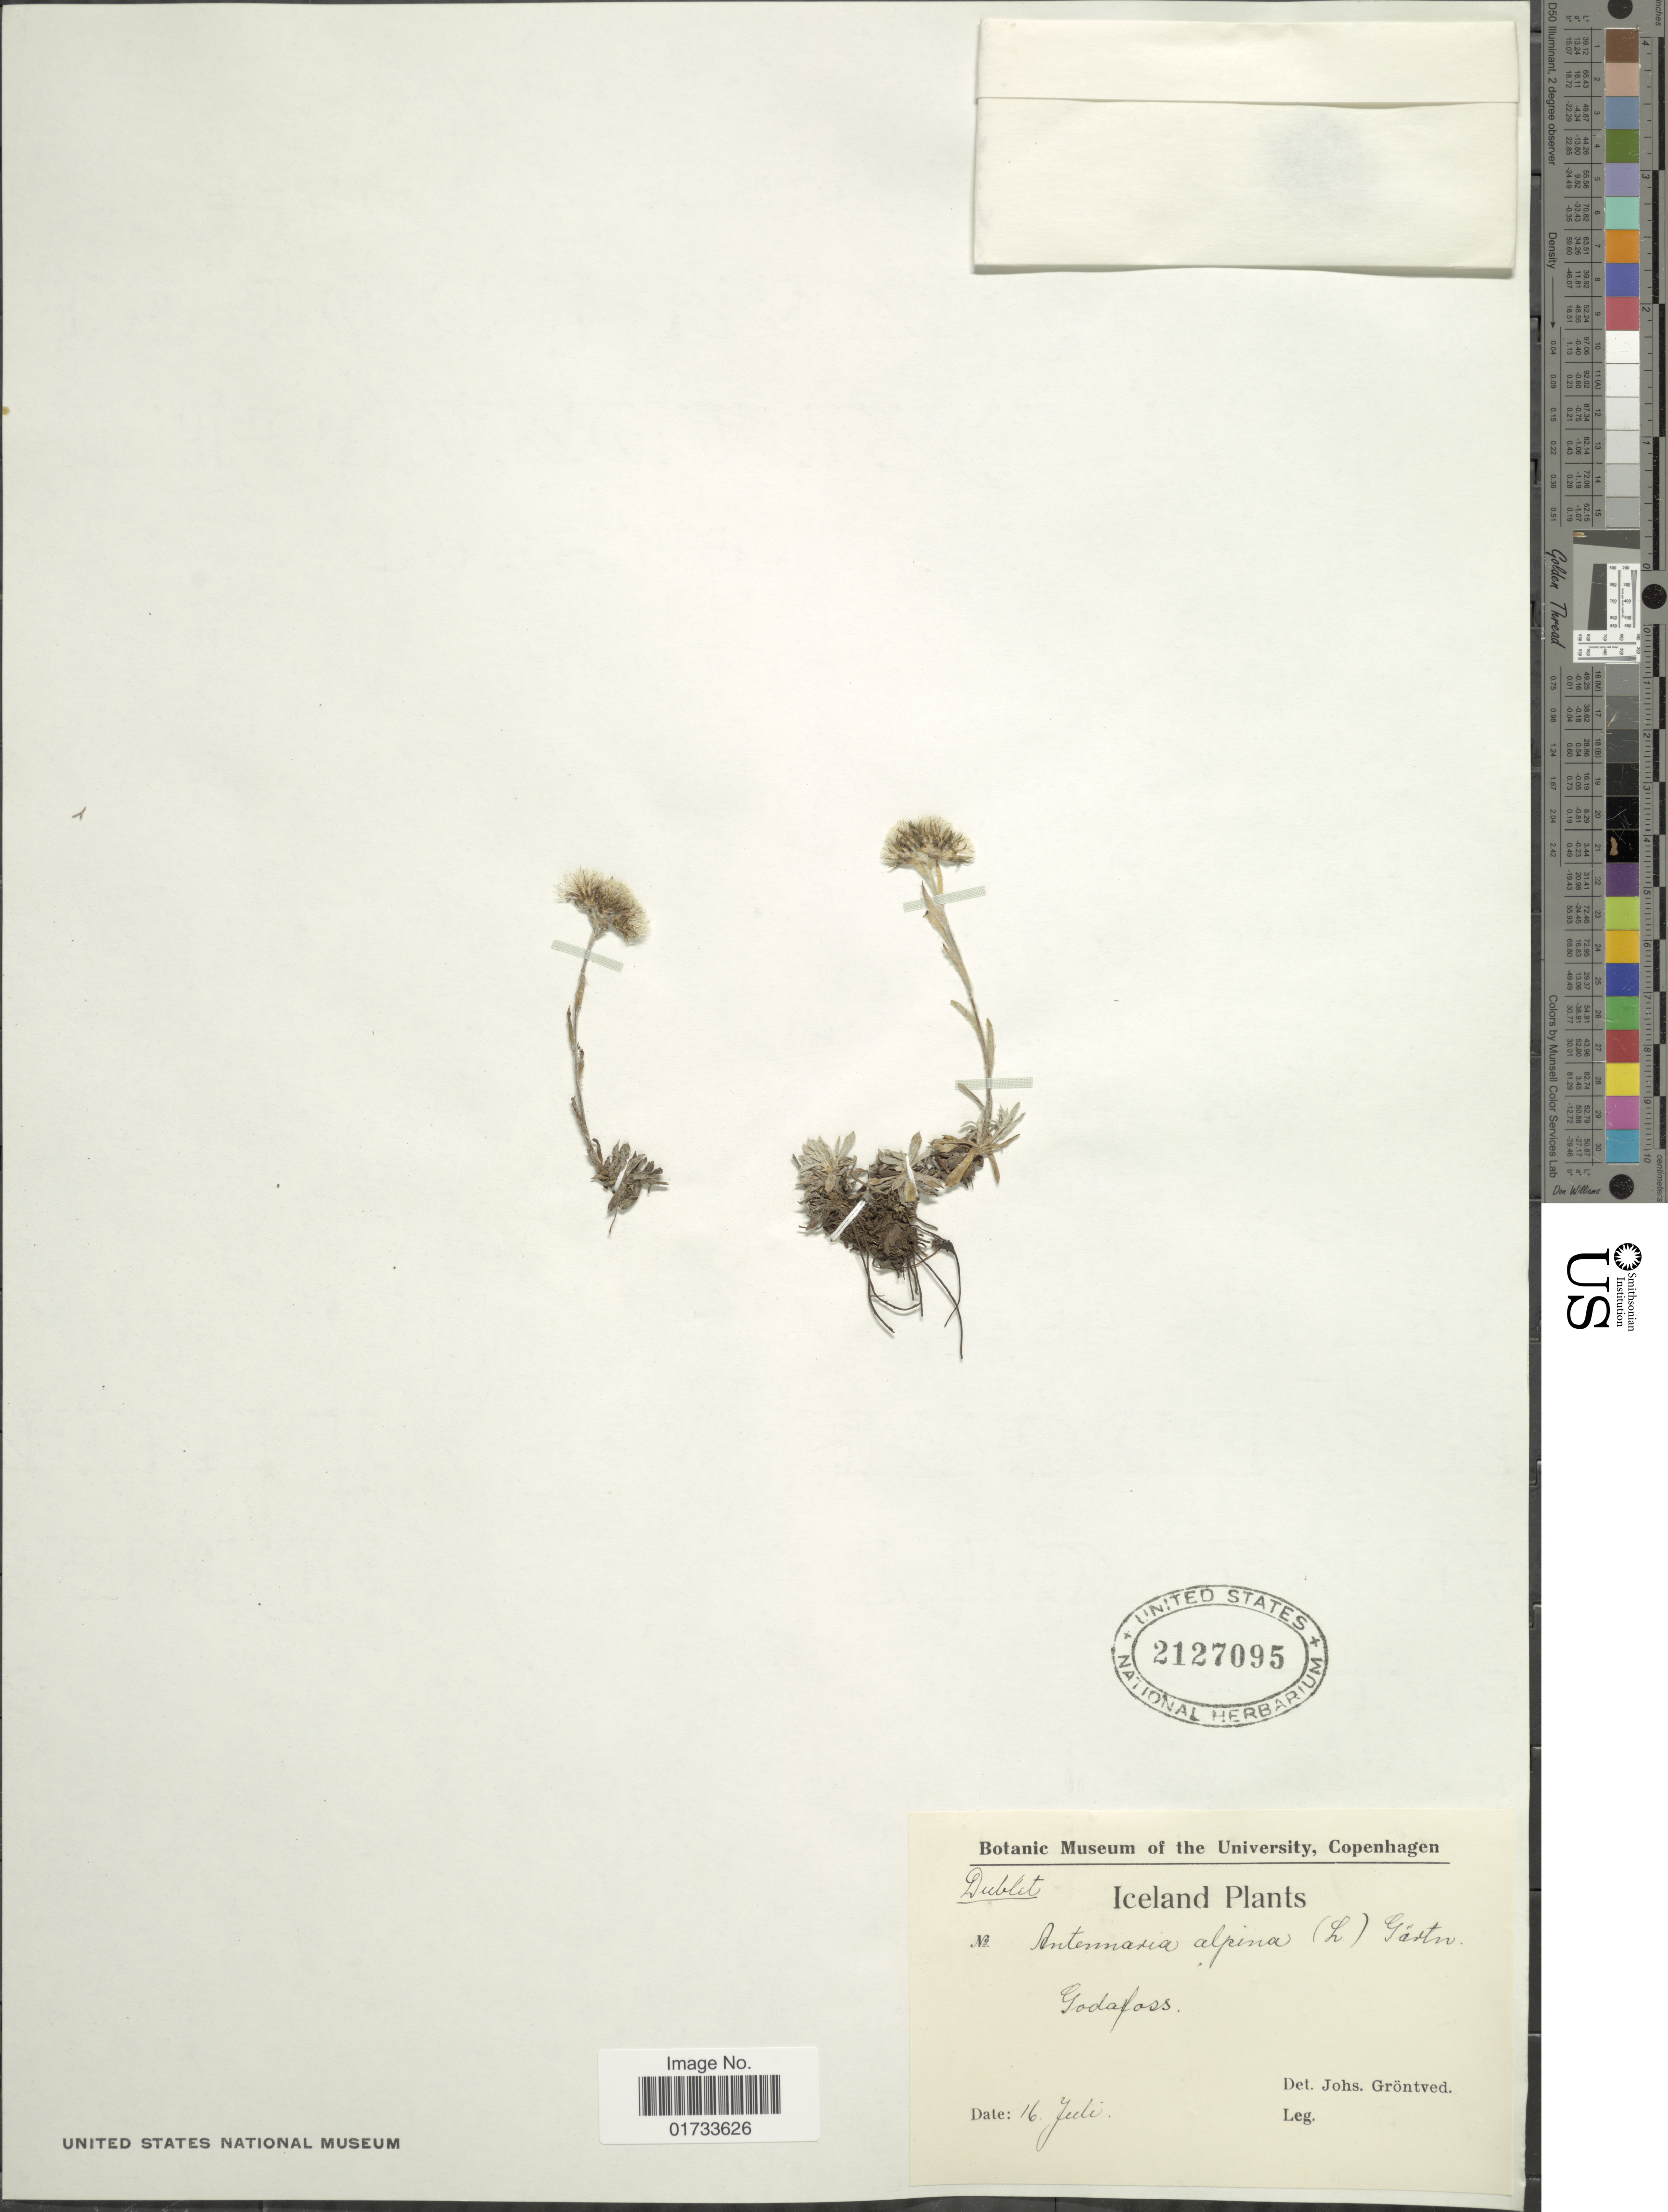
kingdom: Plantae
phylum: Tracheophyta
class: Magnoliopsida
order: Asterales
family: Asteraceae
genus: Antennaria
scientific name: Antennaria alpina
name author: (L.) Gaertn.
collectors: Bot. Museum and Lib. U. of Copenhagen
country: Iceland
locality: Godafoss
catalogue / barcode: US 2127095